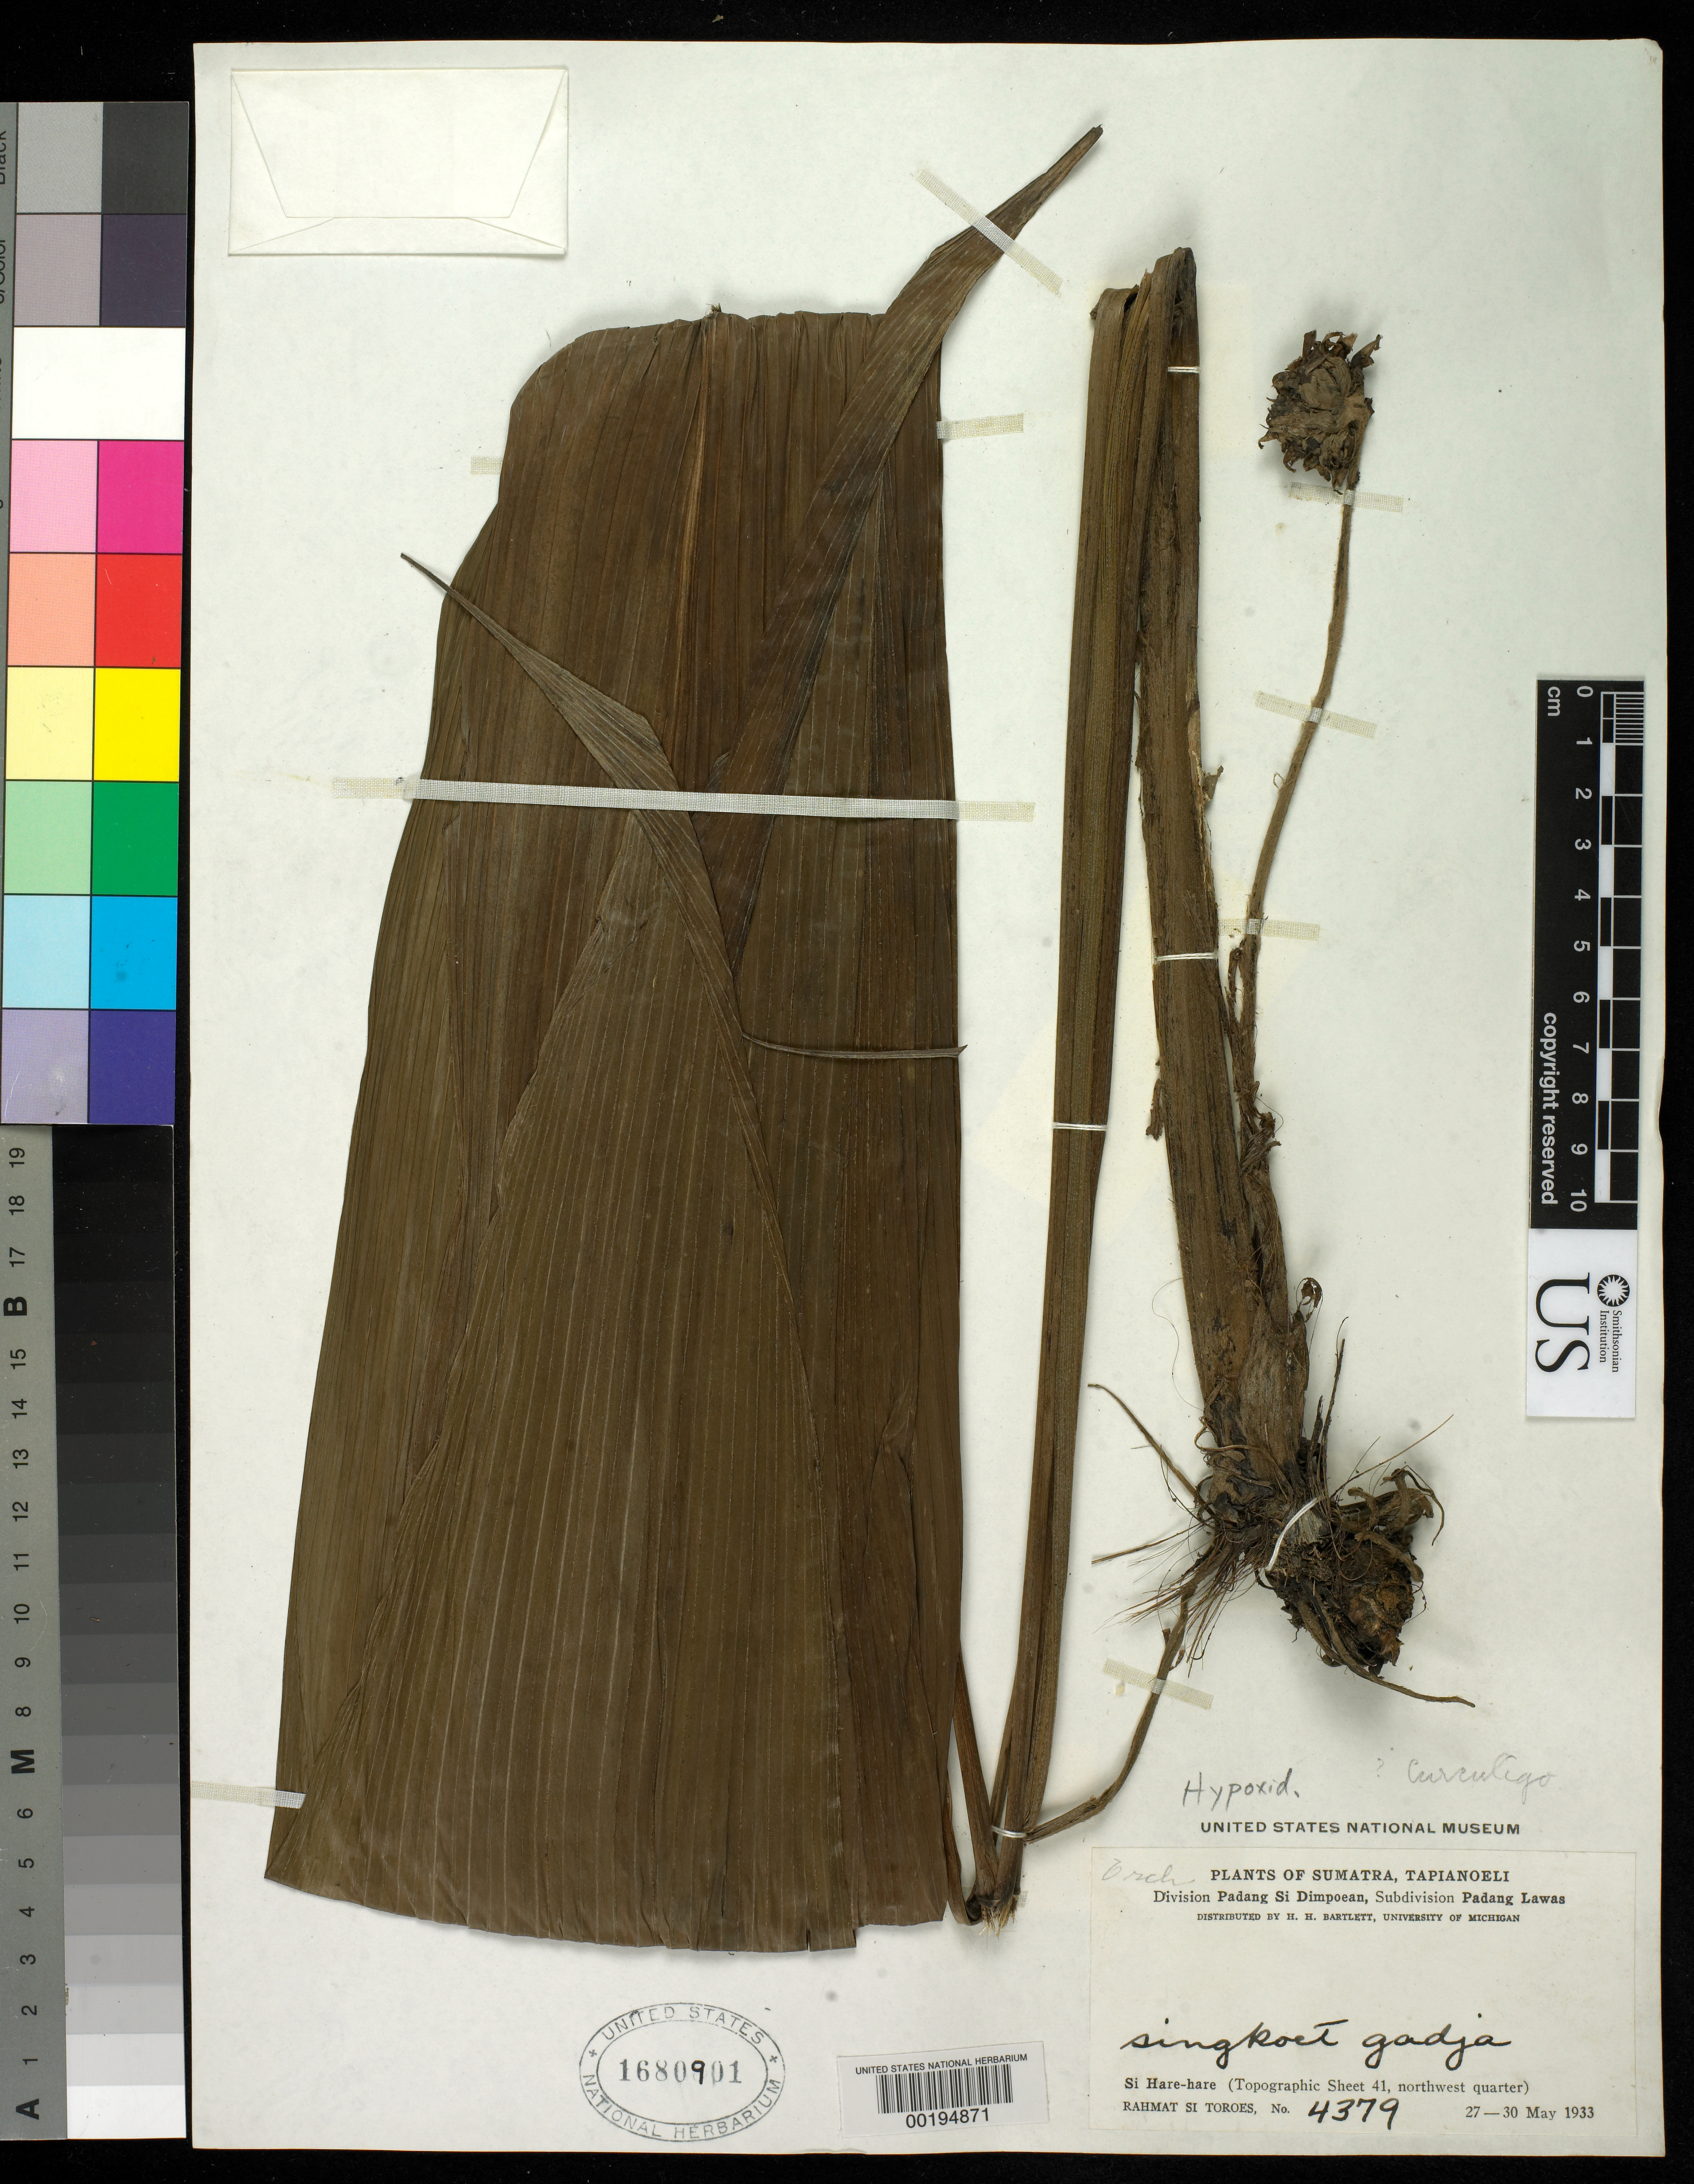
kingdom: Plantae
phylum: Tracheophyta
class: Liliopsida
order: Asparagales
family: Hypoxidaceae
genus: Curculigo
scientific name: Curculigo sp.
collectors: Rahmat Si Boeea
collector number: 4379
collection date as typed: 27 May 1932 to 30 May 1932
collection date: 1932-05-27/1932-05-30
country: Indonesia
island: Sumatra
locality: Singkoet gadja, si hare-hare, padang lawas (tapianoeli)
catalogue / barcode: US 1680901